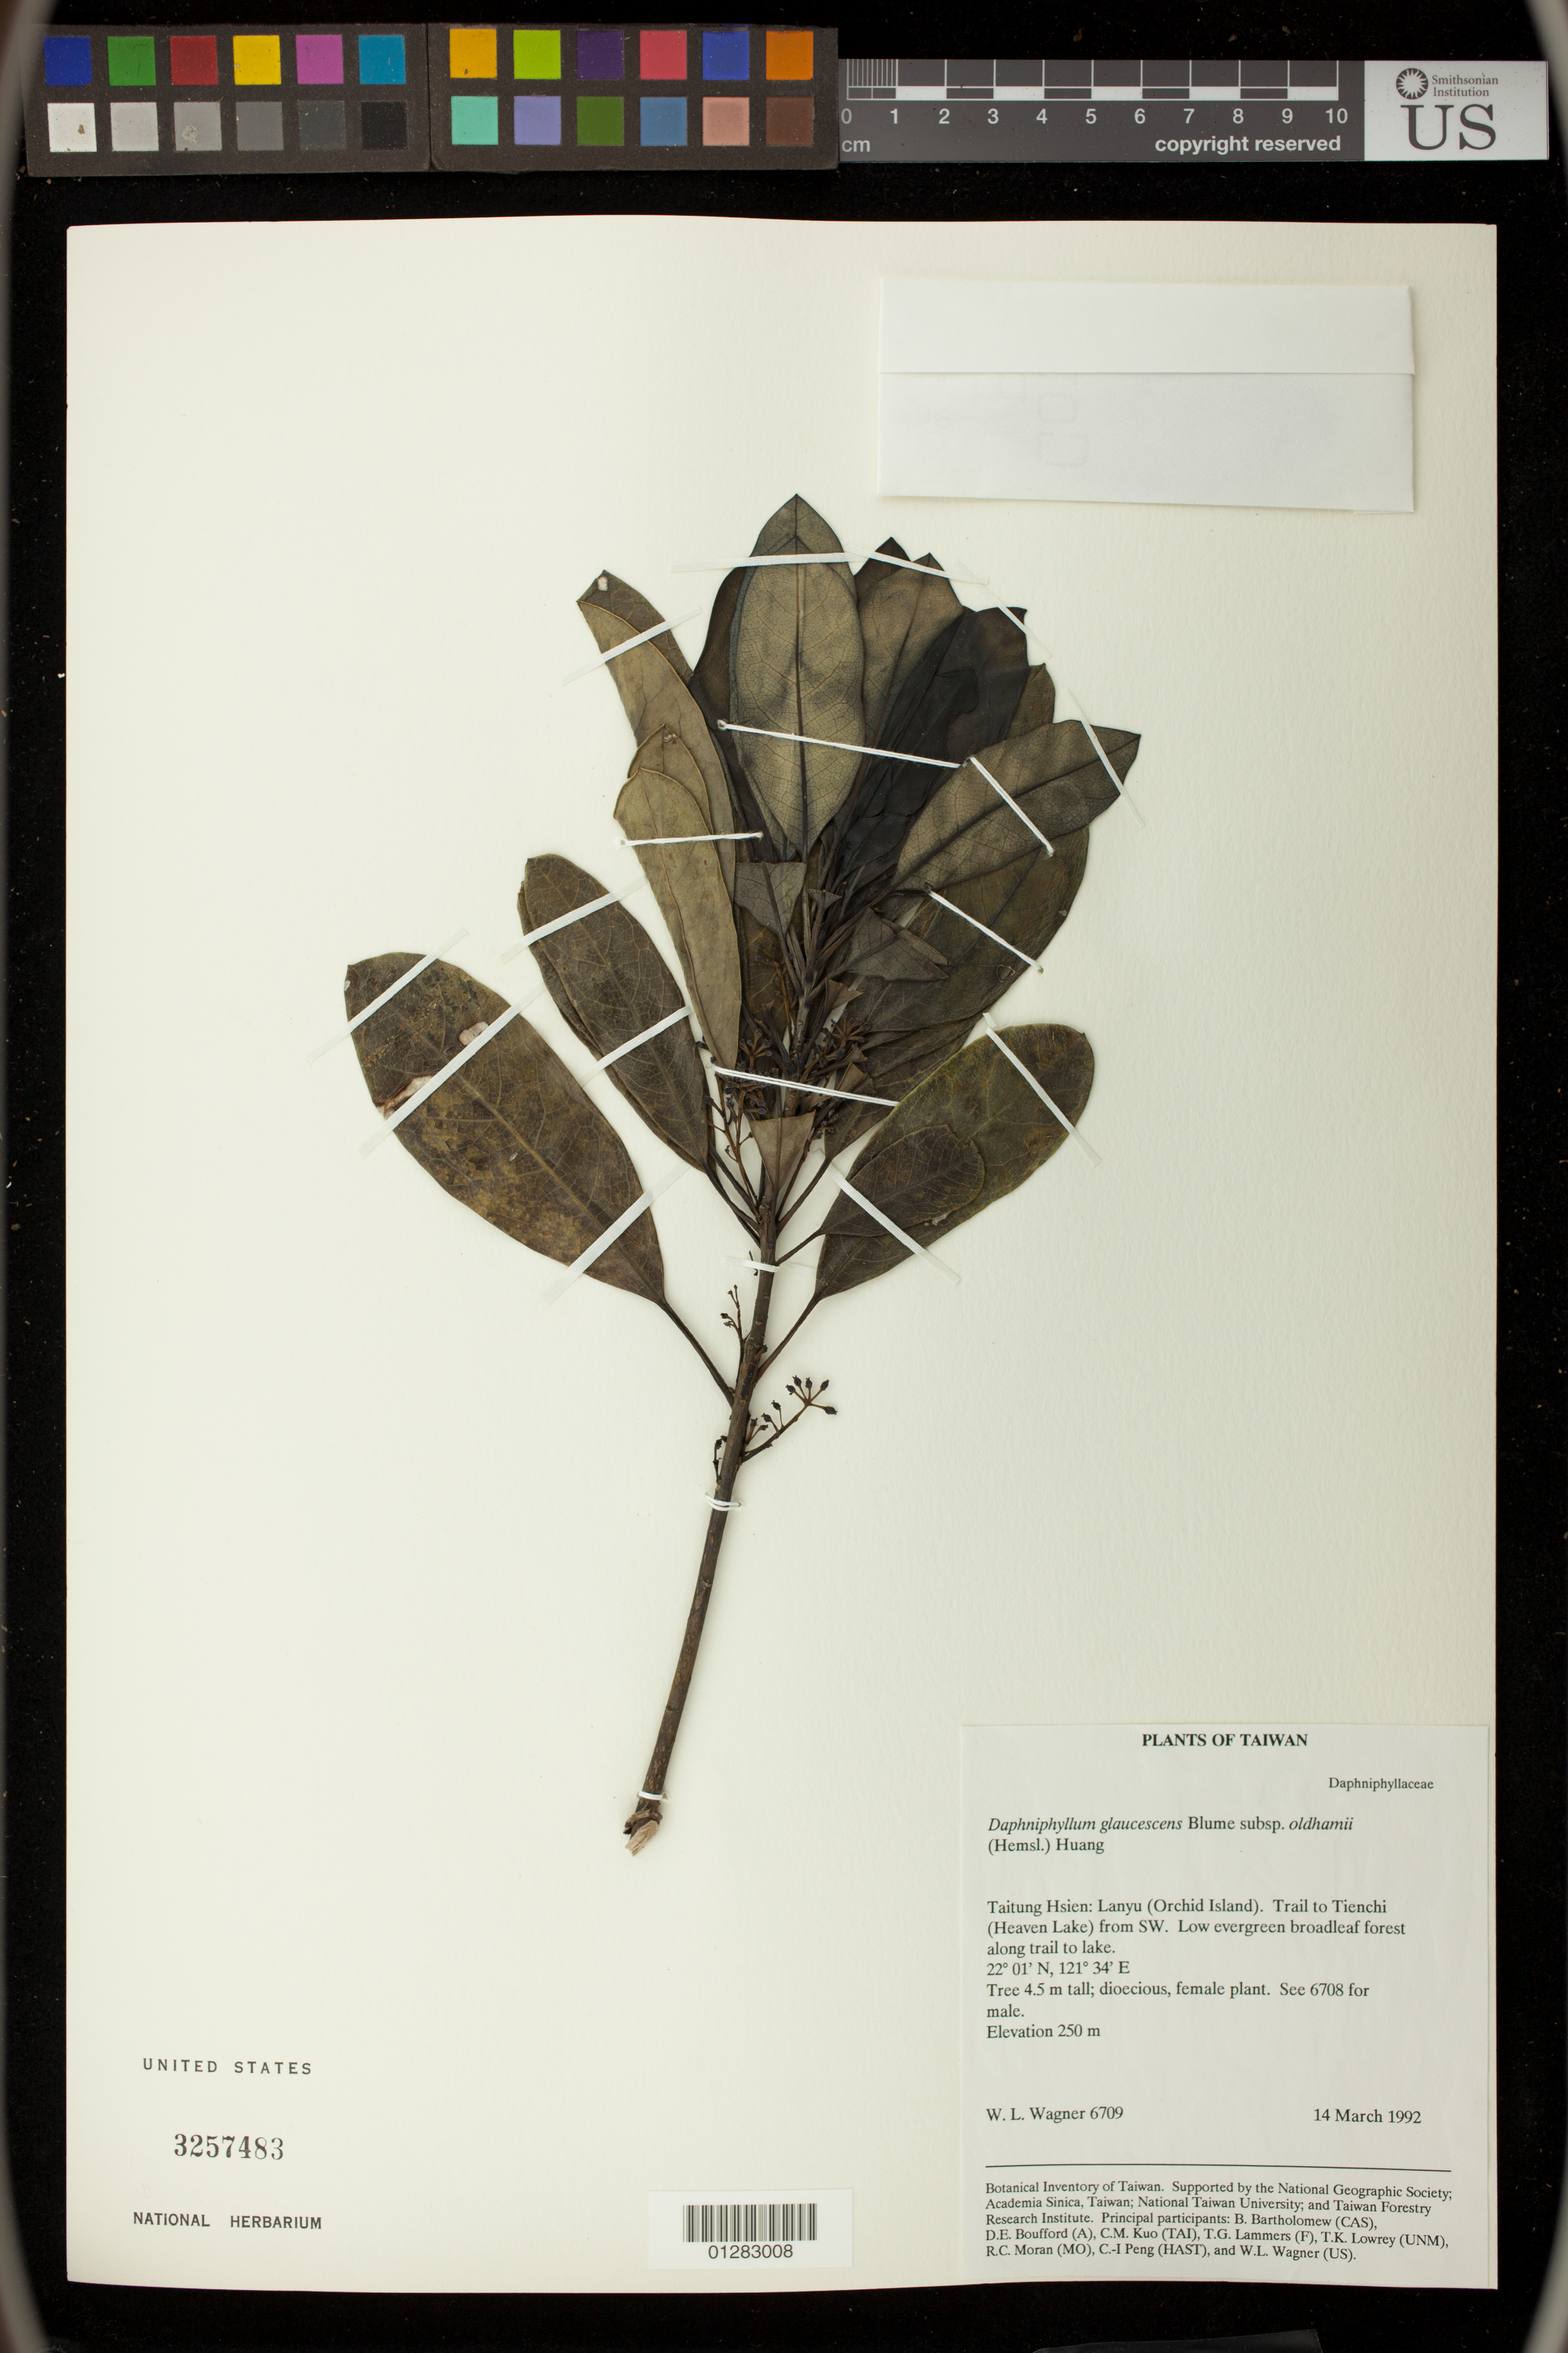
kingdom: Plantae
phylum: Tracheophyta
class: Magnoliopsida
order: Saxifragales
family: Daphniphyllaceae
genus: Daphniphyllum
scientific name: Daphniphyllum glaucescens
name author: Blume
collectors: W. L. Wagner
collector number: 6709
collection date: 1992-03-14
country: Taiwan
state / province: Taitung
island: Lanyu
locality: Taitung Hsien: Lanyu (Orchid Island). Trail to Tienchi (Heaven Lake) from SW.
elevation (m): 76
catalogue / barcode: US 3257483